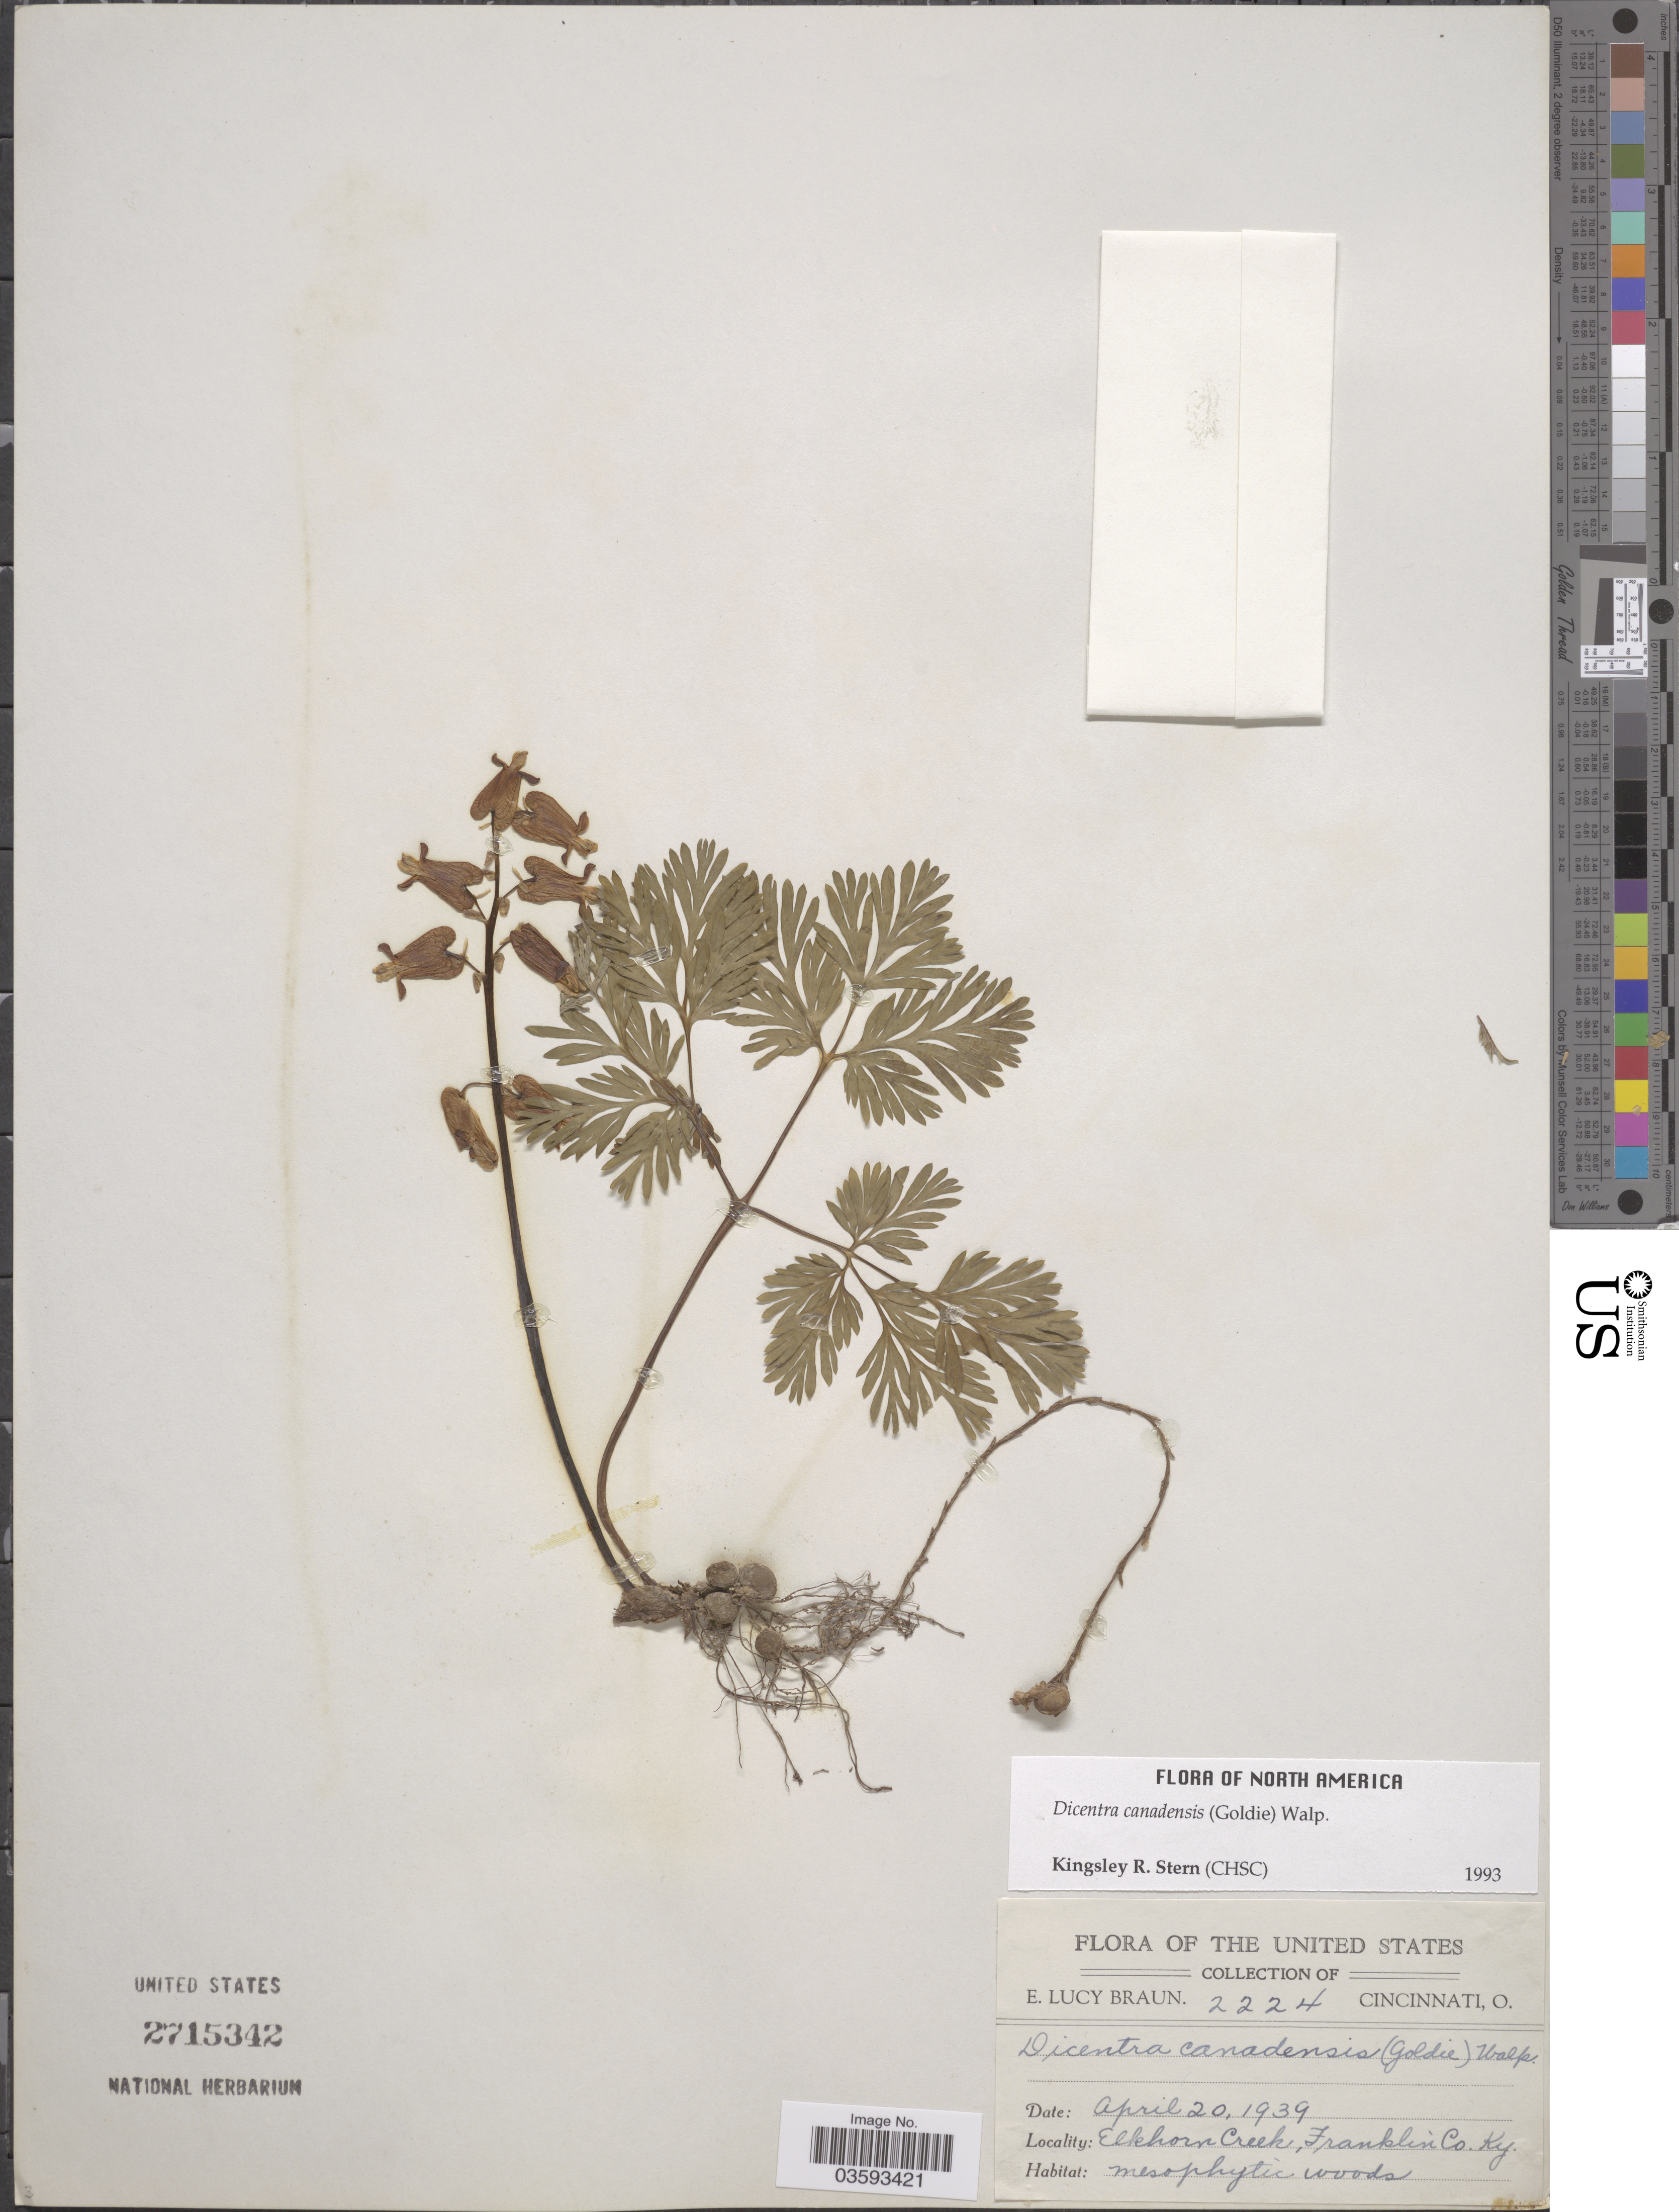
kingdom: Plantae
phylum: Tracheophyta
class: Magnoliopsida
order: Ranunculales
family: Papaveraceae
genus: Dicentra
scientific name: Dicentra canadensis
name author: (Goldie) Walp.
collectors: E. L. Braun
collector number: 2224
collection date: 1939-04-20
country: United States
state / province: Kentucky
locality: Elkhorn Creek, Franklin Co. Mesophytic woods.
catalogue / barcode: US 2715342